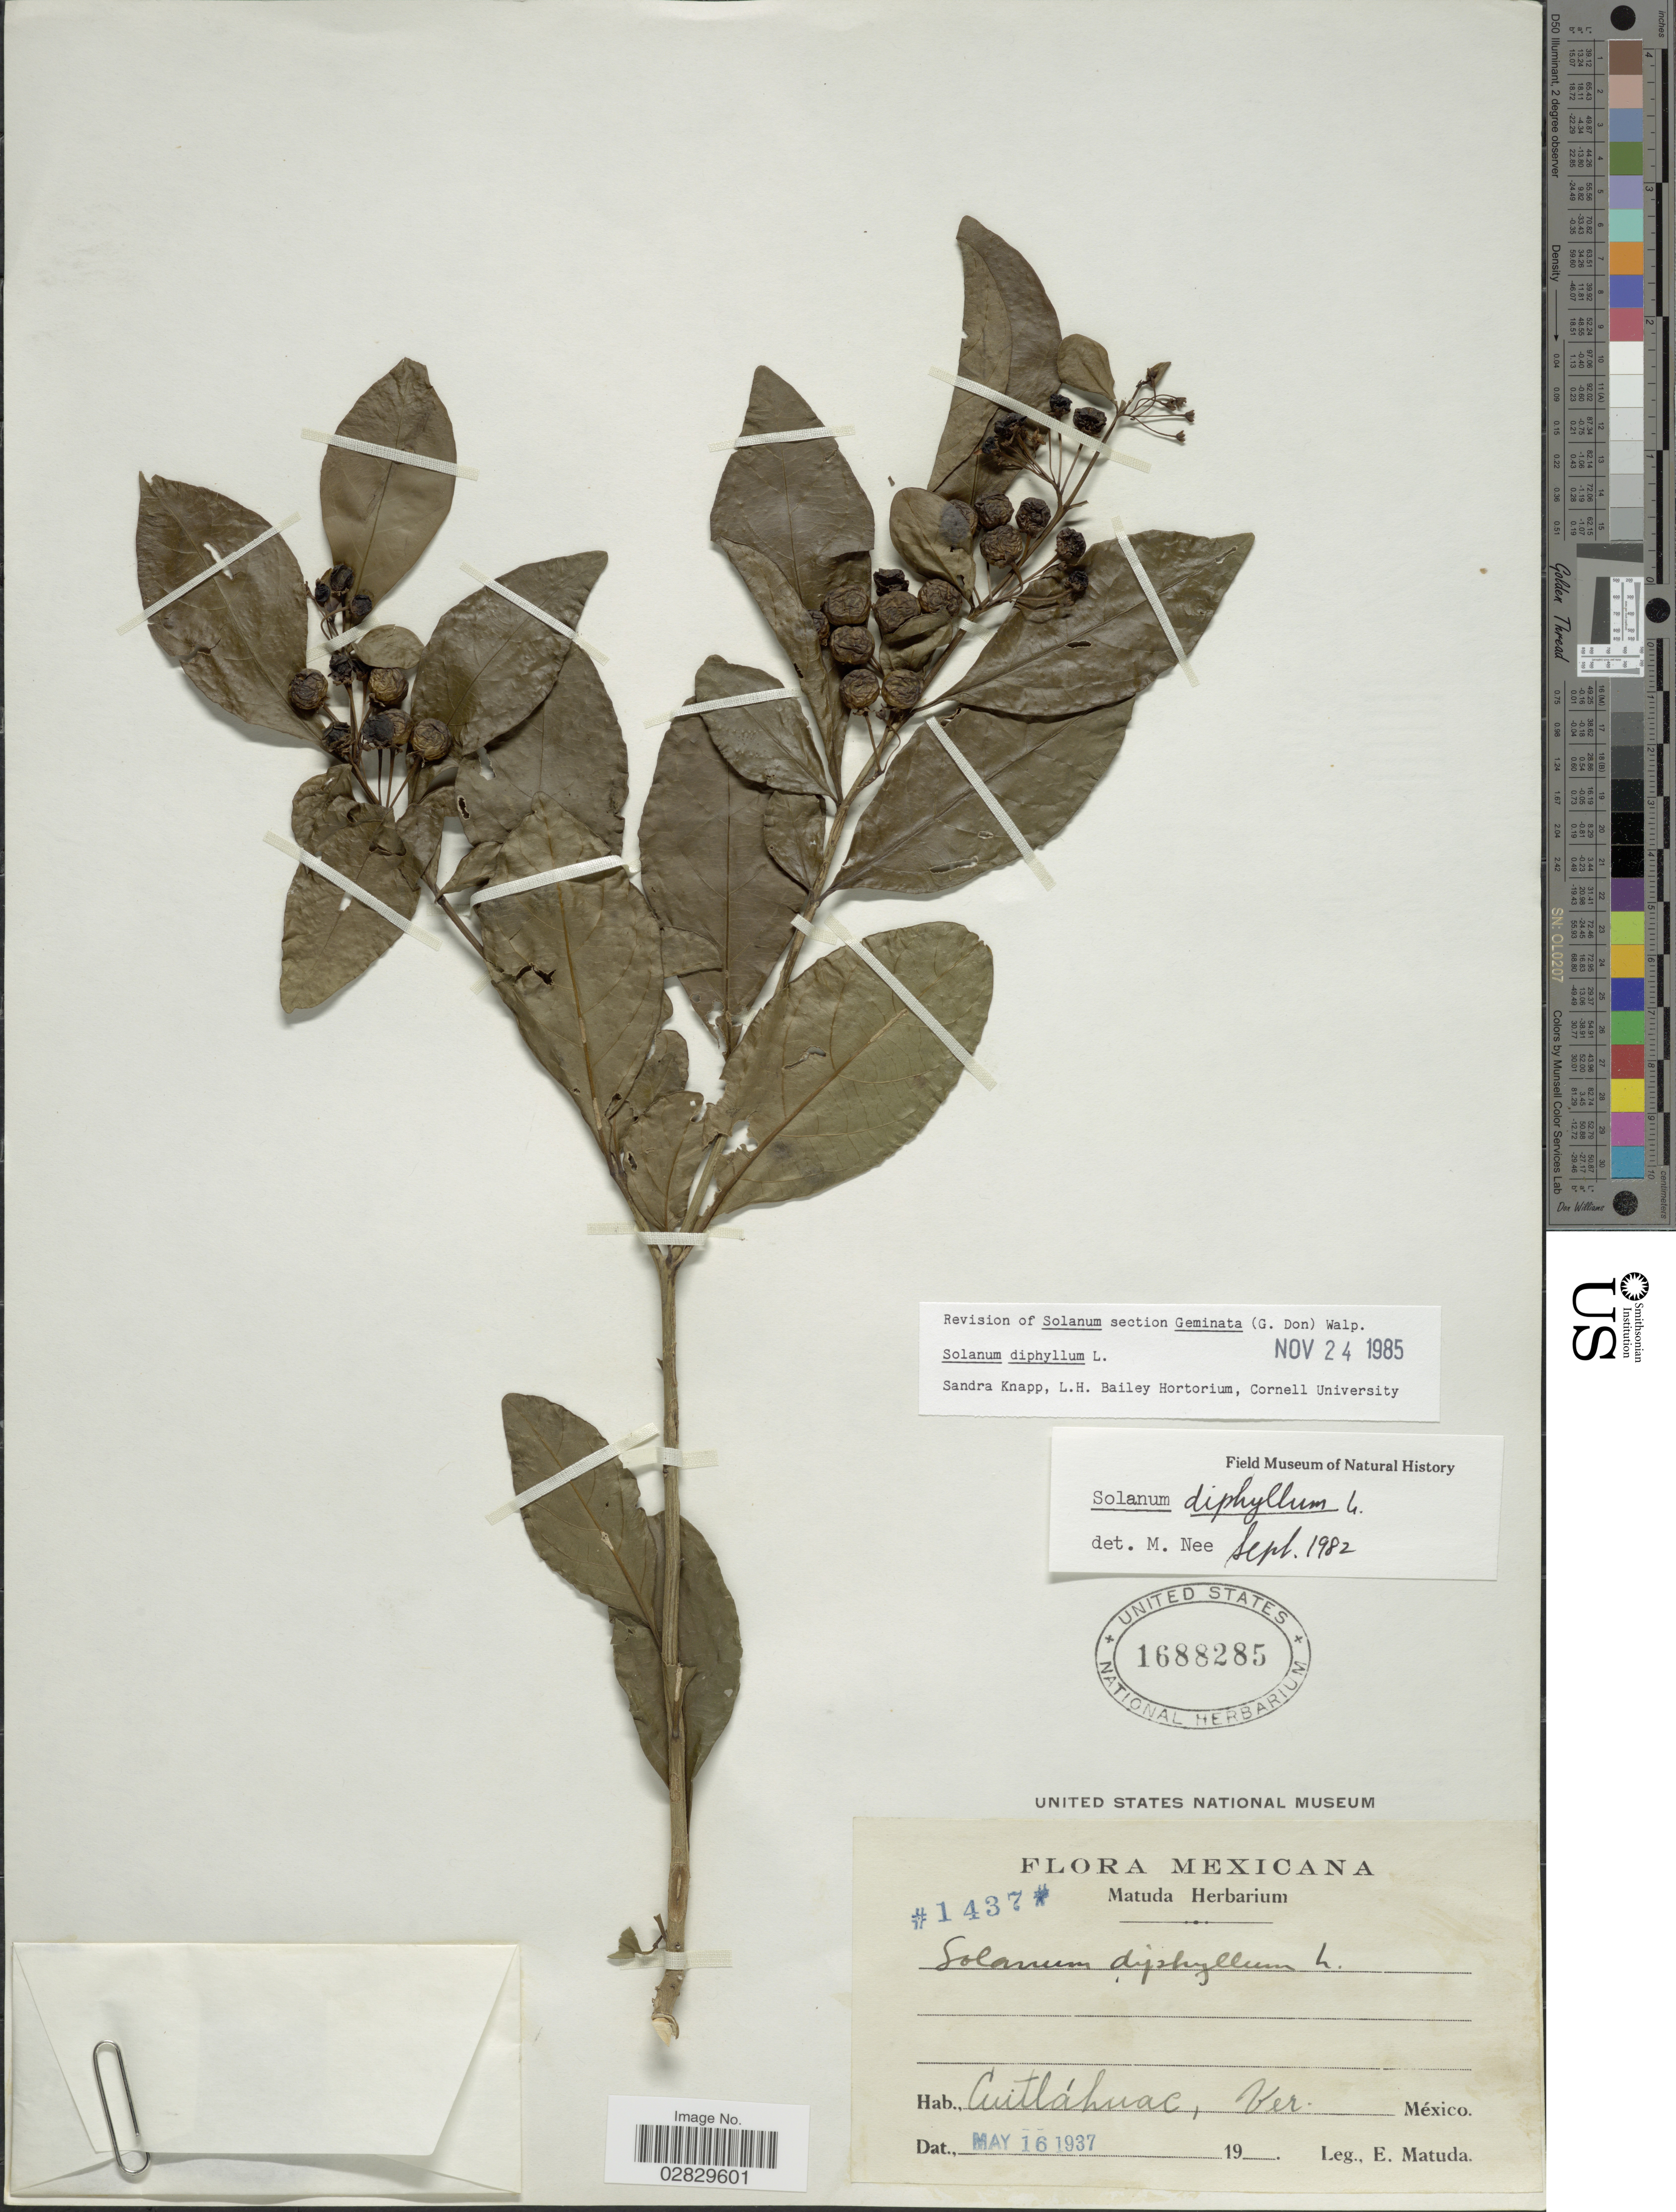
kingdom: Plantae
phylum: Tracheophyta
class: Magnoliopsida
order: Solanales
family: Solanaceae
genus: Solanum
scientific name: Solanum diphyllum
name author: L.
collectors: E. Matuda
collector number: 1437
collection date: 1937-05-16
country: Mexico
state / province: Veracruz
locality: Cuitláhuac. Ver.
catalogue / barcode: US 1688285